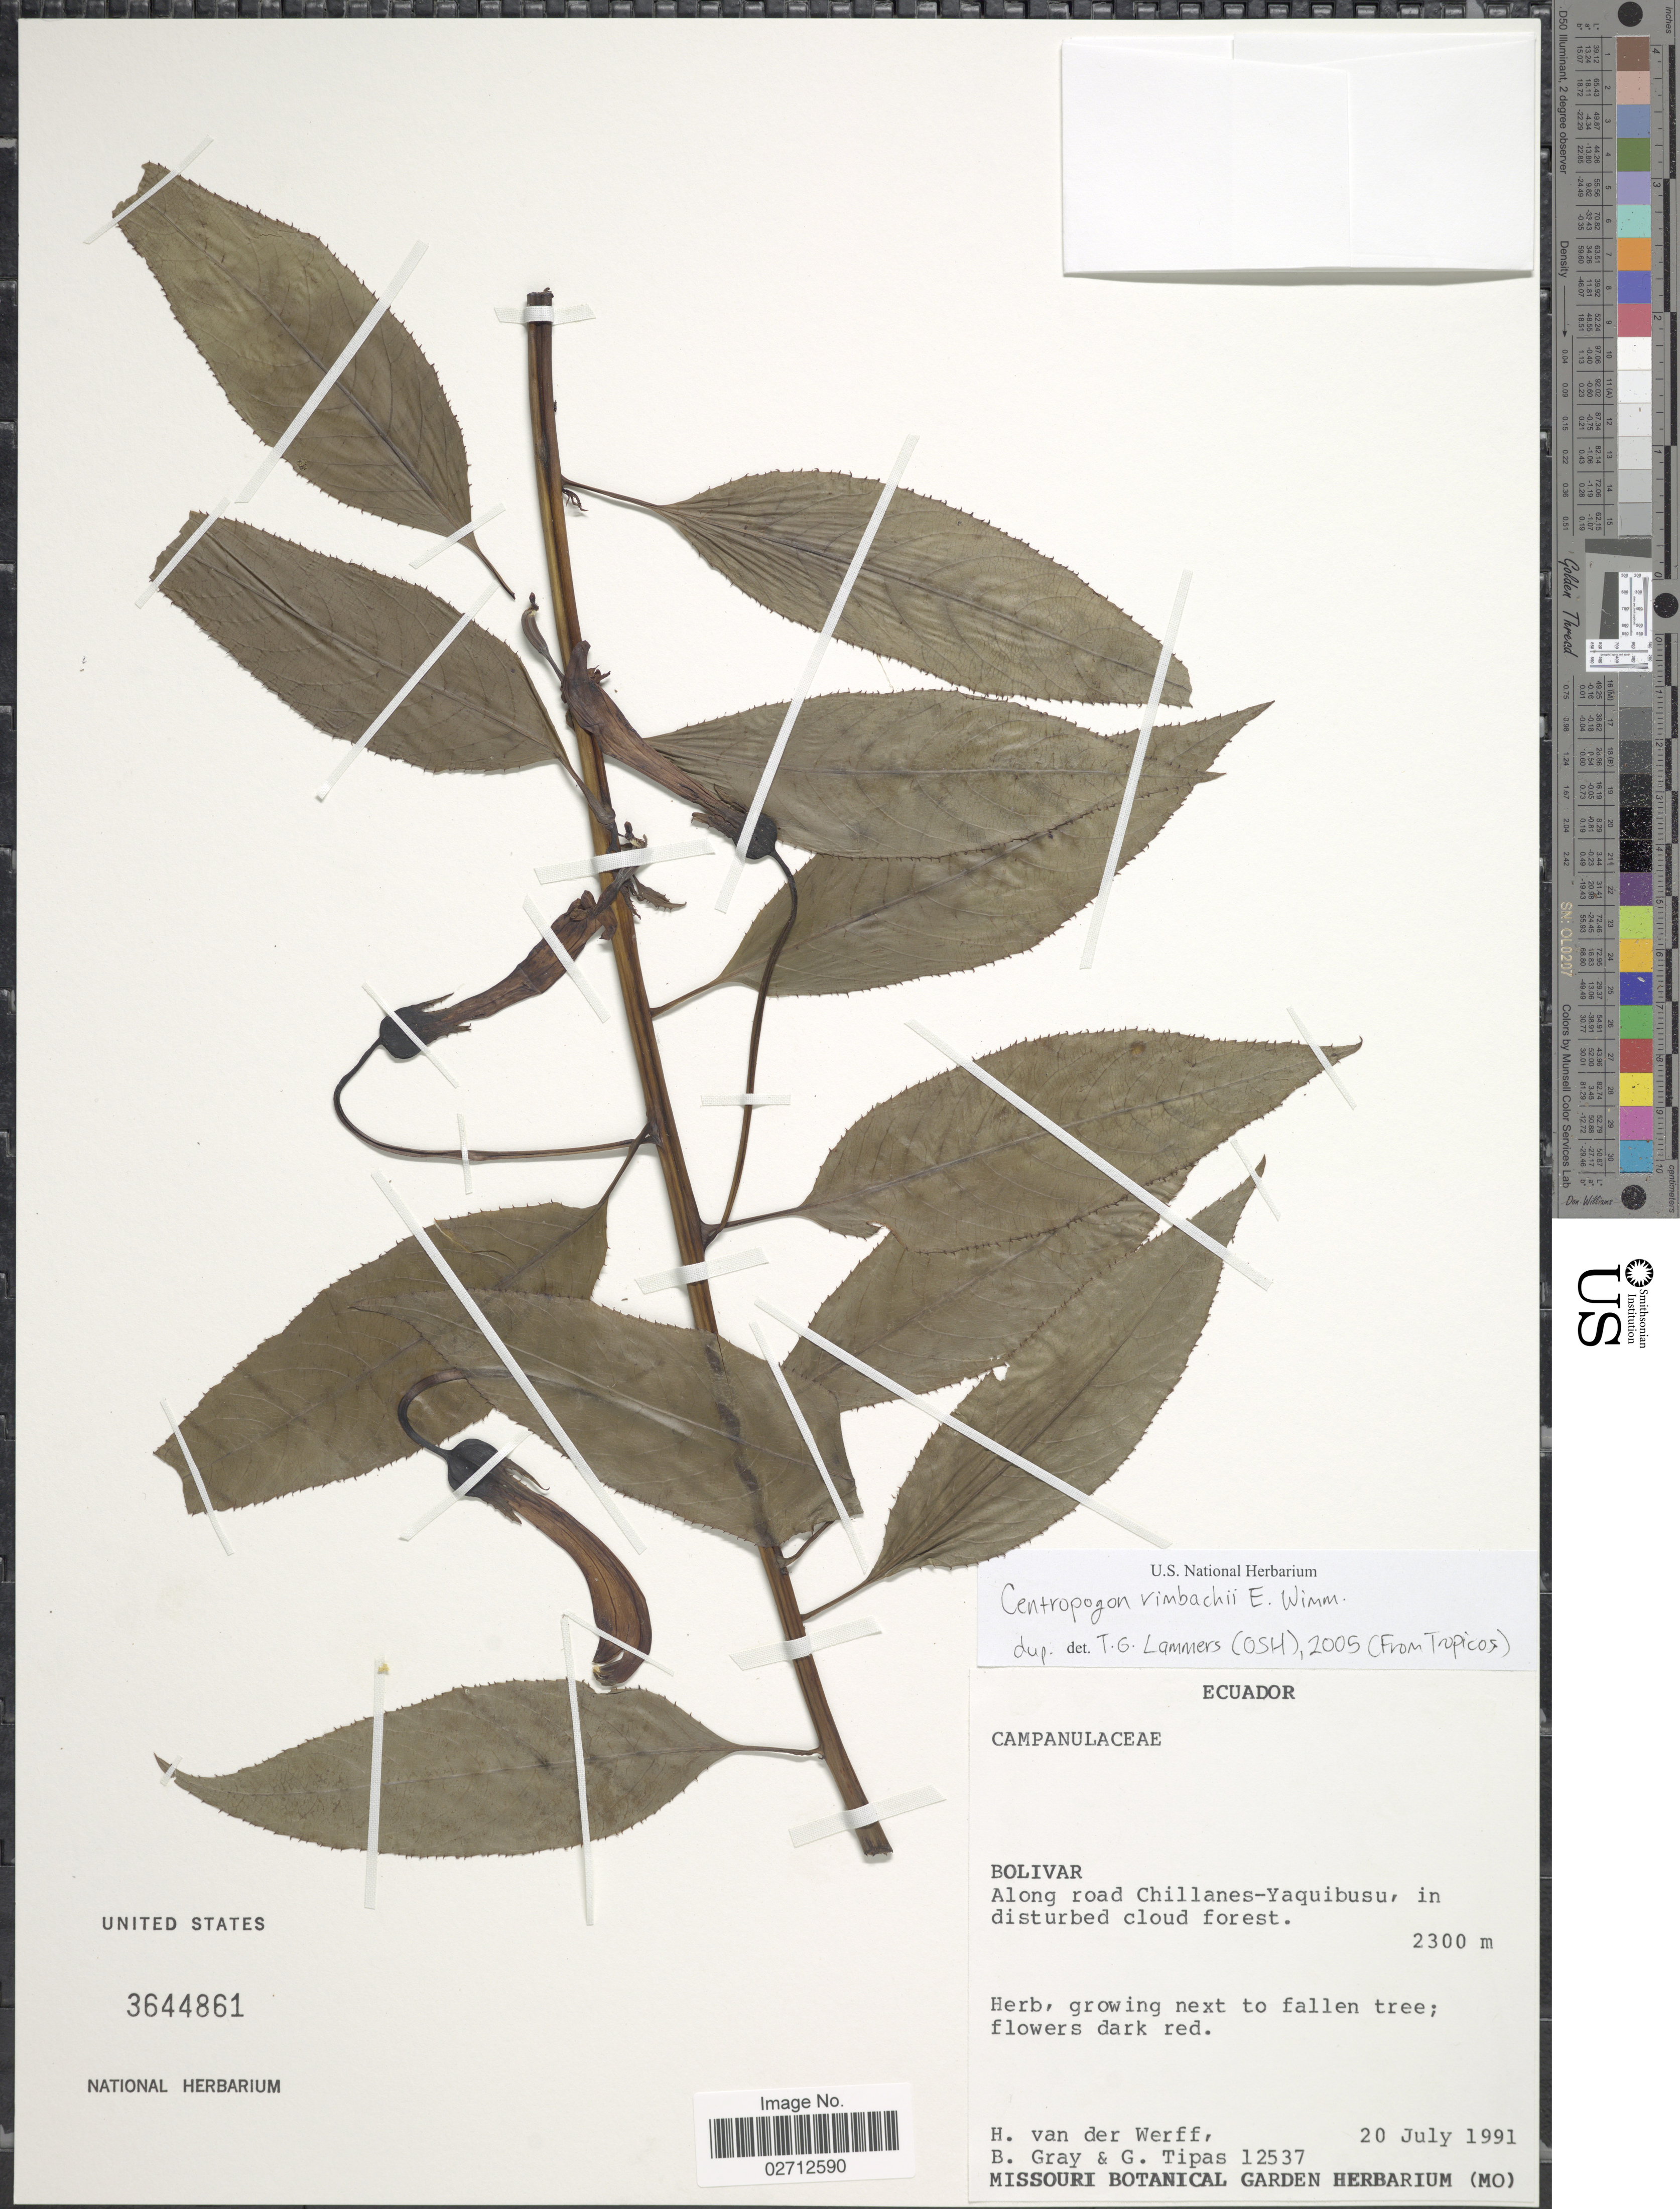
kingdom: Plantae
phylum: Tracheophyta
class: Magnoliopsida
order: Asterales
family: Campanulaceae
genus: Centropogon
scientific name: Centropogon rimbachii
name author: E. Wimm.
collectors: H. van der Werff, B. Gray & G. Tipas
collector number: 12537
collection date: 1991-07-20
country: Ecuador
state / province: Bolívar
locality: Along road Chillanes-Yaquibusu, in disturbed cloud forest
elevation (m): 2300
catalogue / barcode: US 3644861